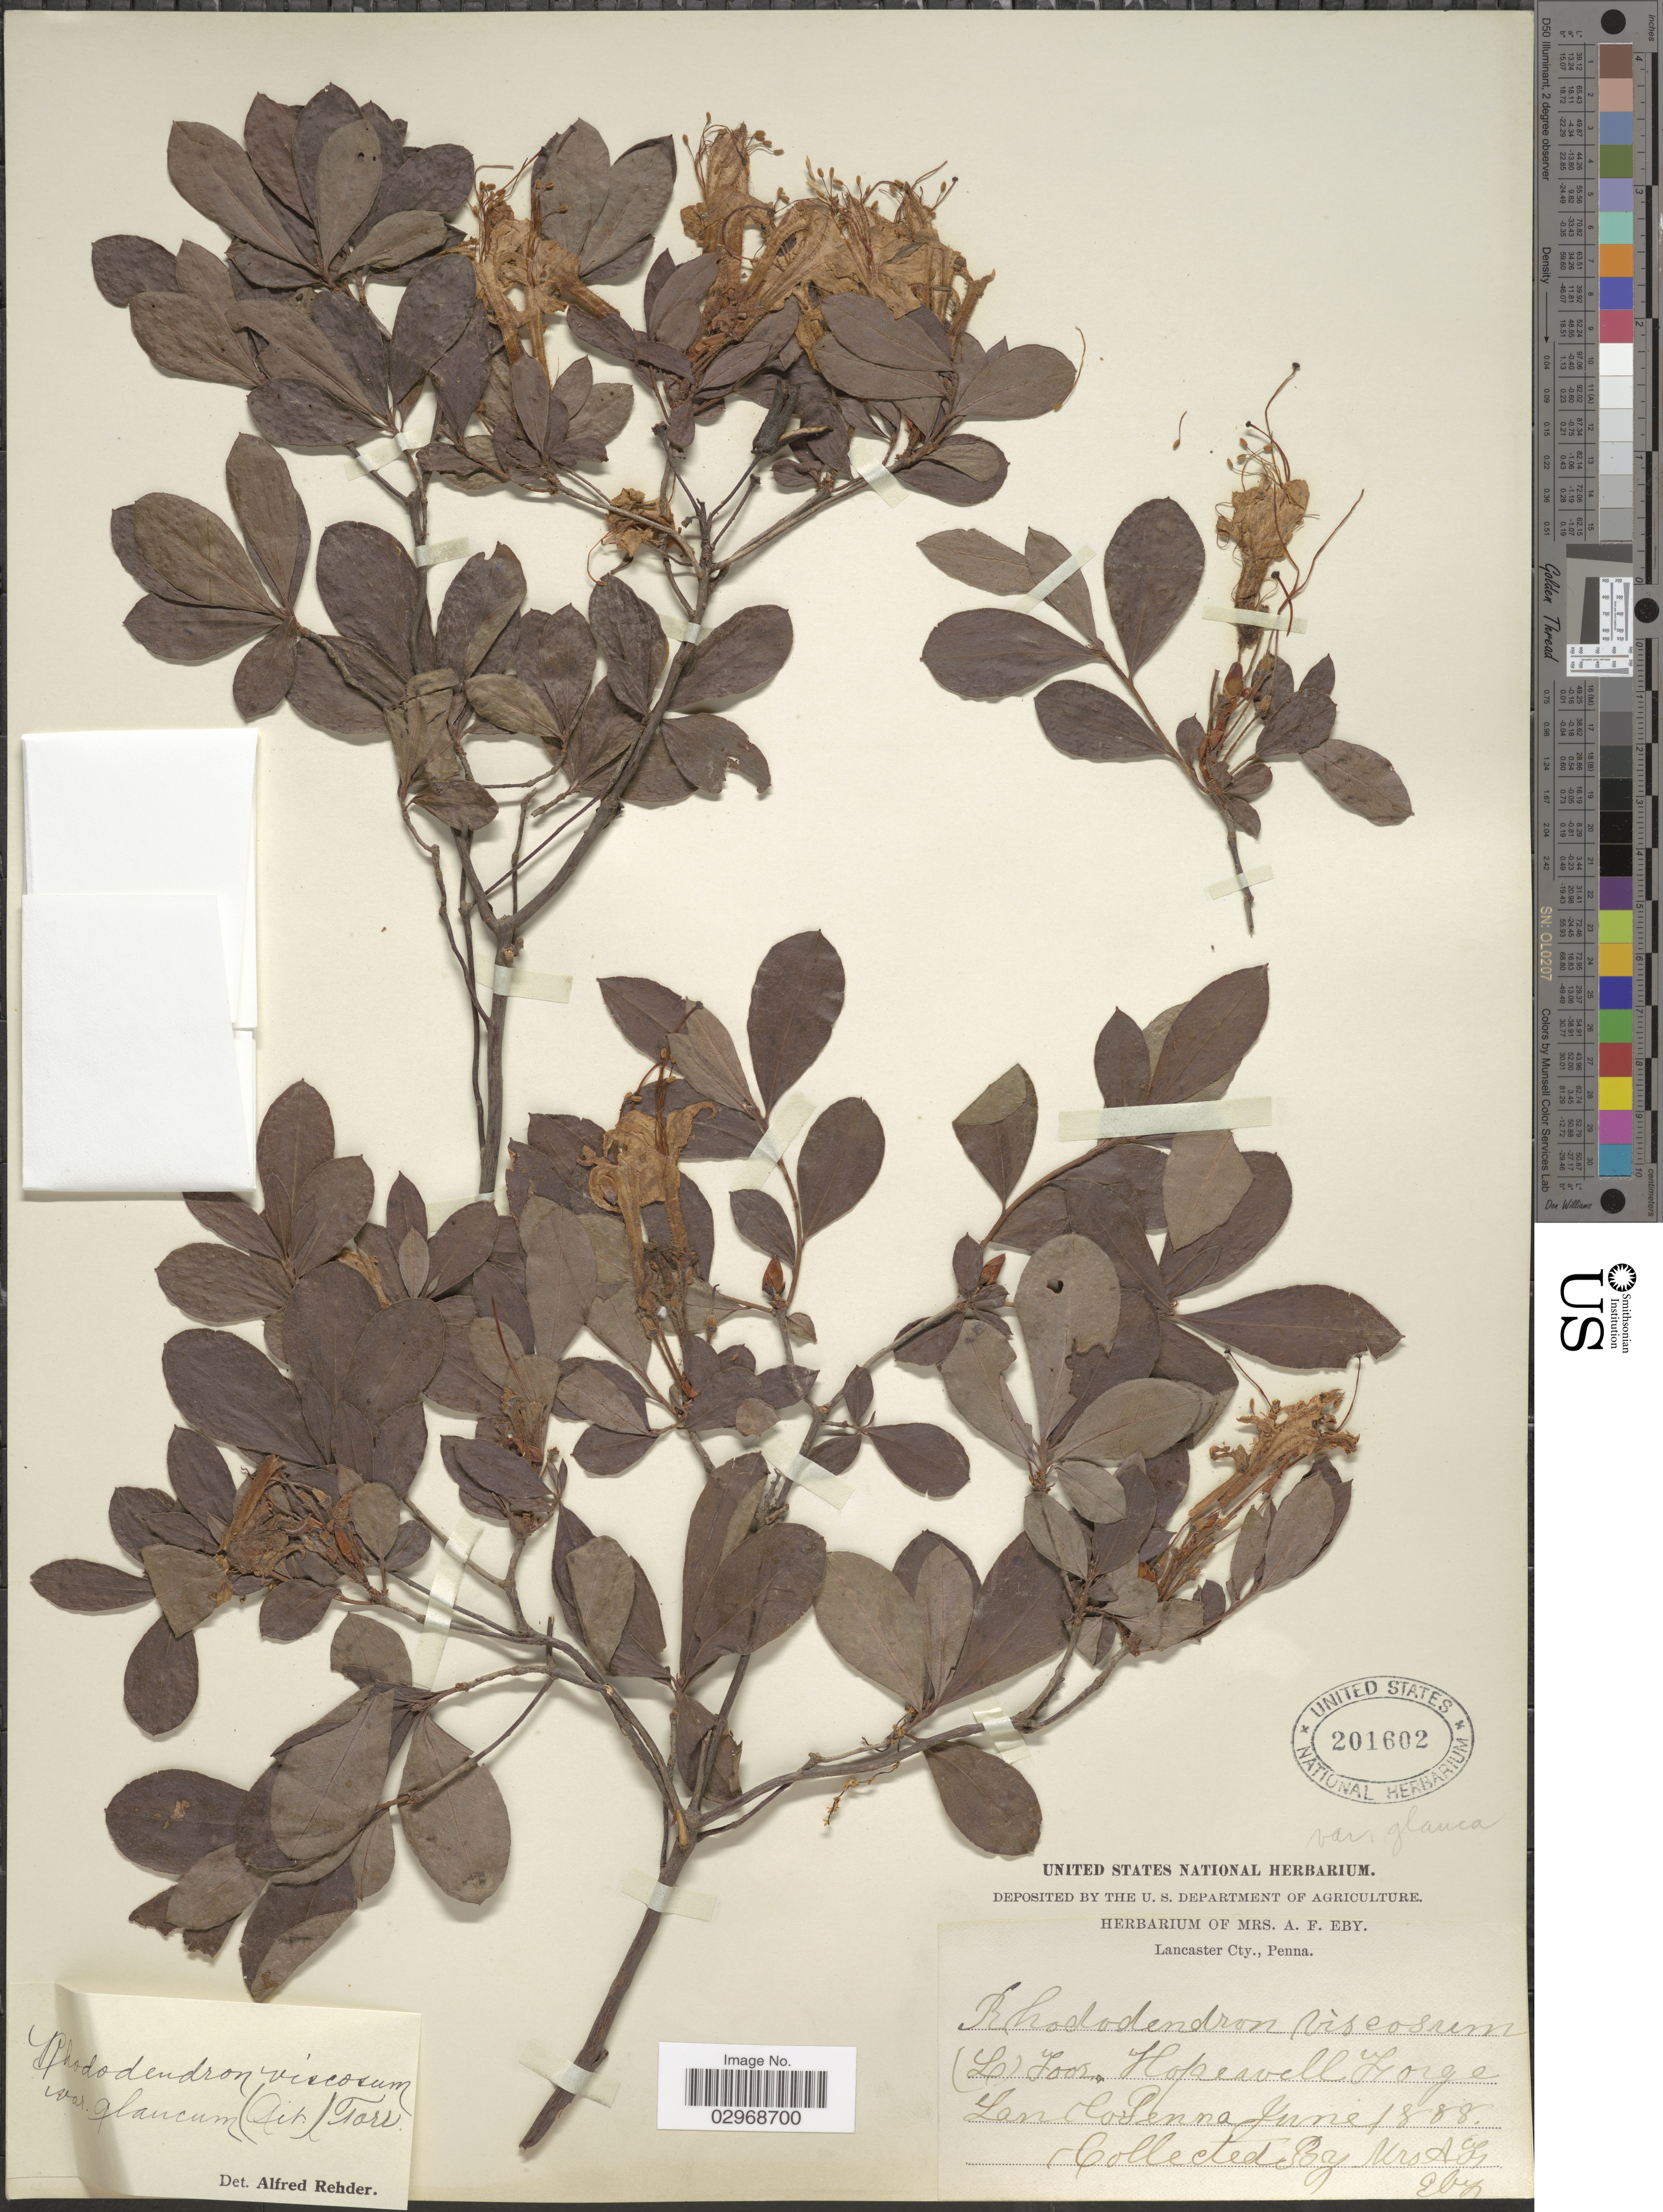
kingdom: Plantae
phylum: Tracheophyta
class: Magnoliopsida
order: Ericales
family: Ericaceae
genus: Rhododendron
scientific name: Rhododendron viscosum var. glaucum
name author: (Aiton) Torr.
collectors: Mrs. A. F. Eby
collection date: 1888-06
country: United States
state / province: Pennsylvania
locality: Hopewell Gorge, Lan Co., Lancaster Cty.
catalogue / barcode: US 201602